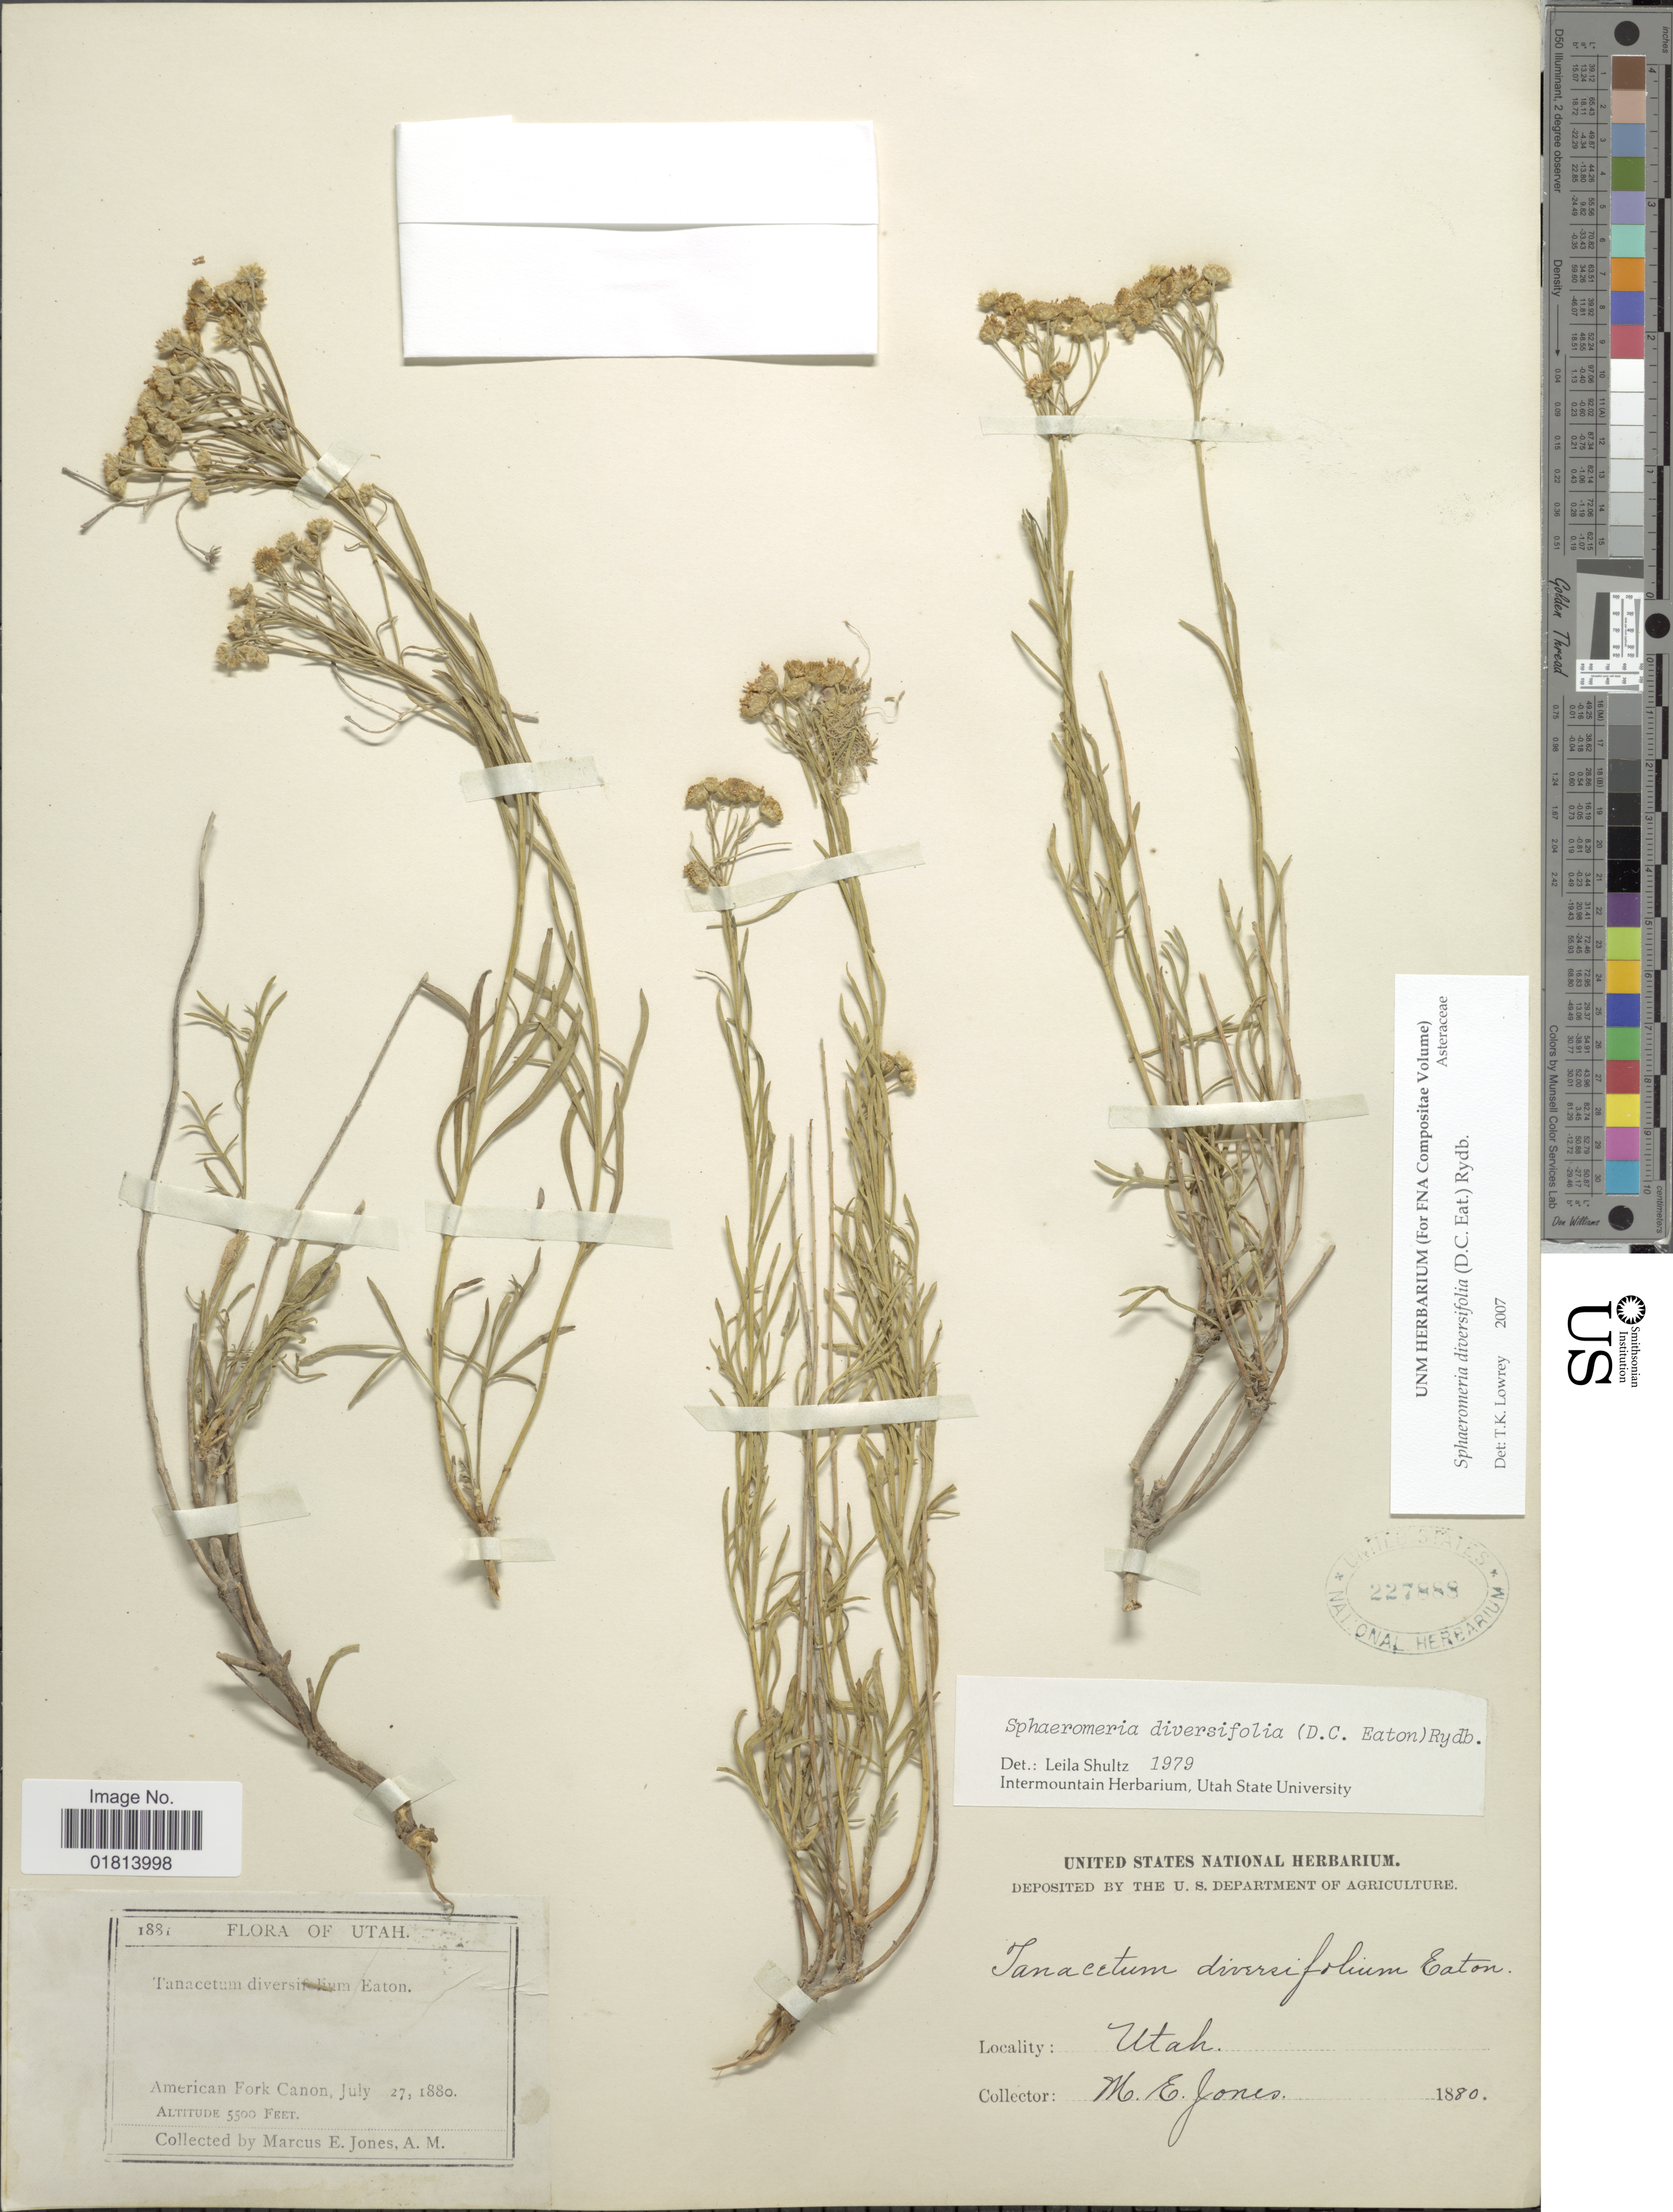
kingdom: Plantae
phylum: Tracheophyta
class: Magnoliopsida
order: Asterales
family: Asteraceae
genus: Sphaeromeria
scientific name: Sphaeromeria diversifolia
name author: (D.C. Eaton) Rydb.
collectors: M. E. Jones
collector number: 1887*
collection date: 1880-07-27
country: United States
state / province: Utah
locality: American Fork Canon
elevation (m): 1676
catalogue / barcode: US 227888